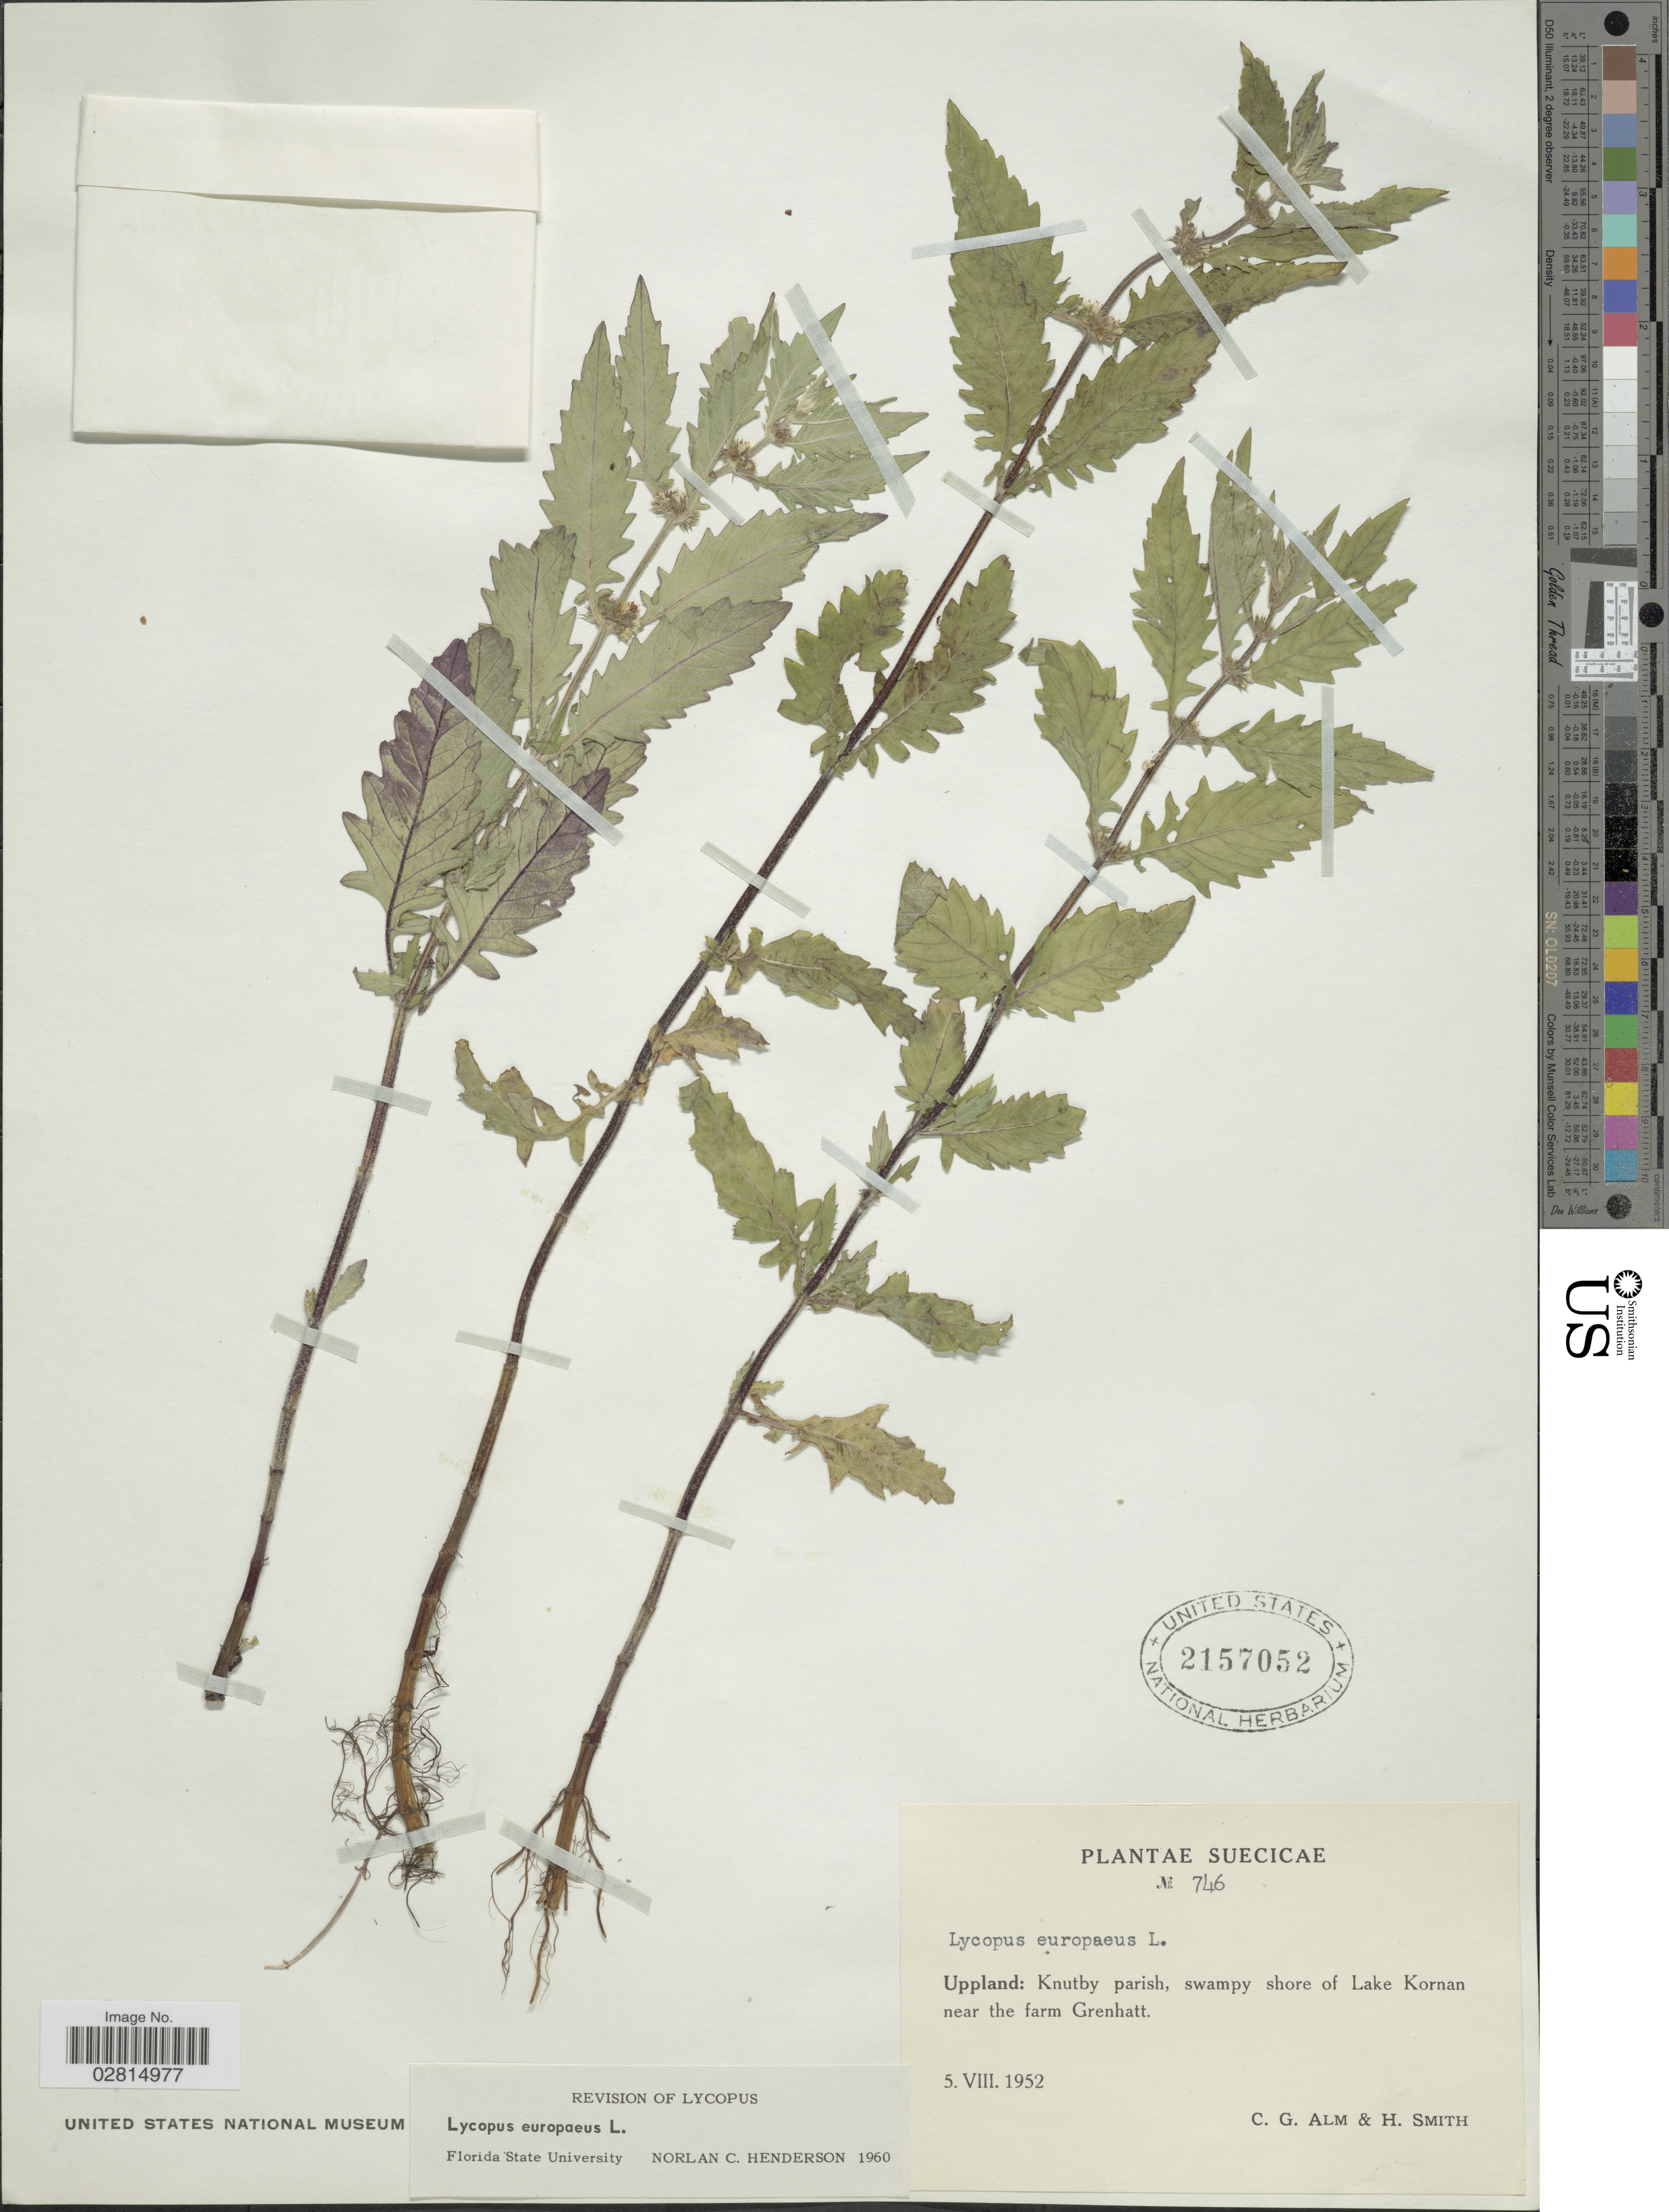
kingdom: Plantae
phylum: Tracheophyta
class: Magnoliopsida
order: Lamiales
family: Lamiaceae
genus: Lycopus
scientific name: Lycopus europaeus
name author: L.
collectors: C. Alm & H. Smith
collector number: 746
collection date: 1952-08-05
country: Sweden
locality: Suecicae, Uppland: Knutby parish, swampy shore of Lake Kornan near the farm Grenhatt.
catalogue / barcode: US 2157052